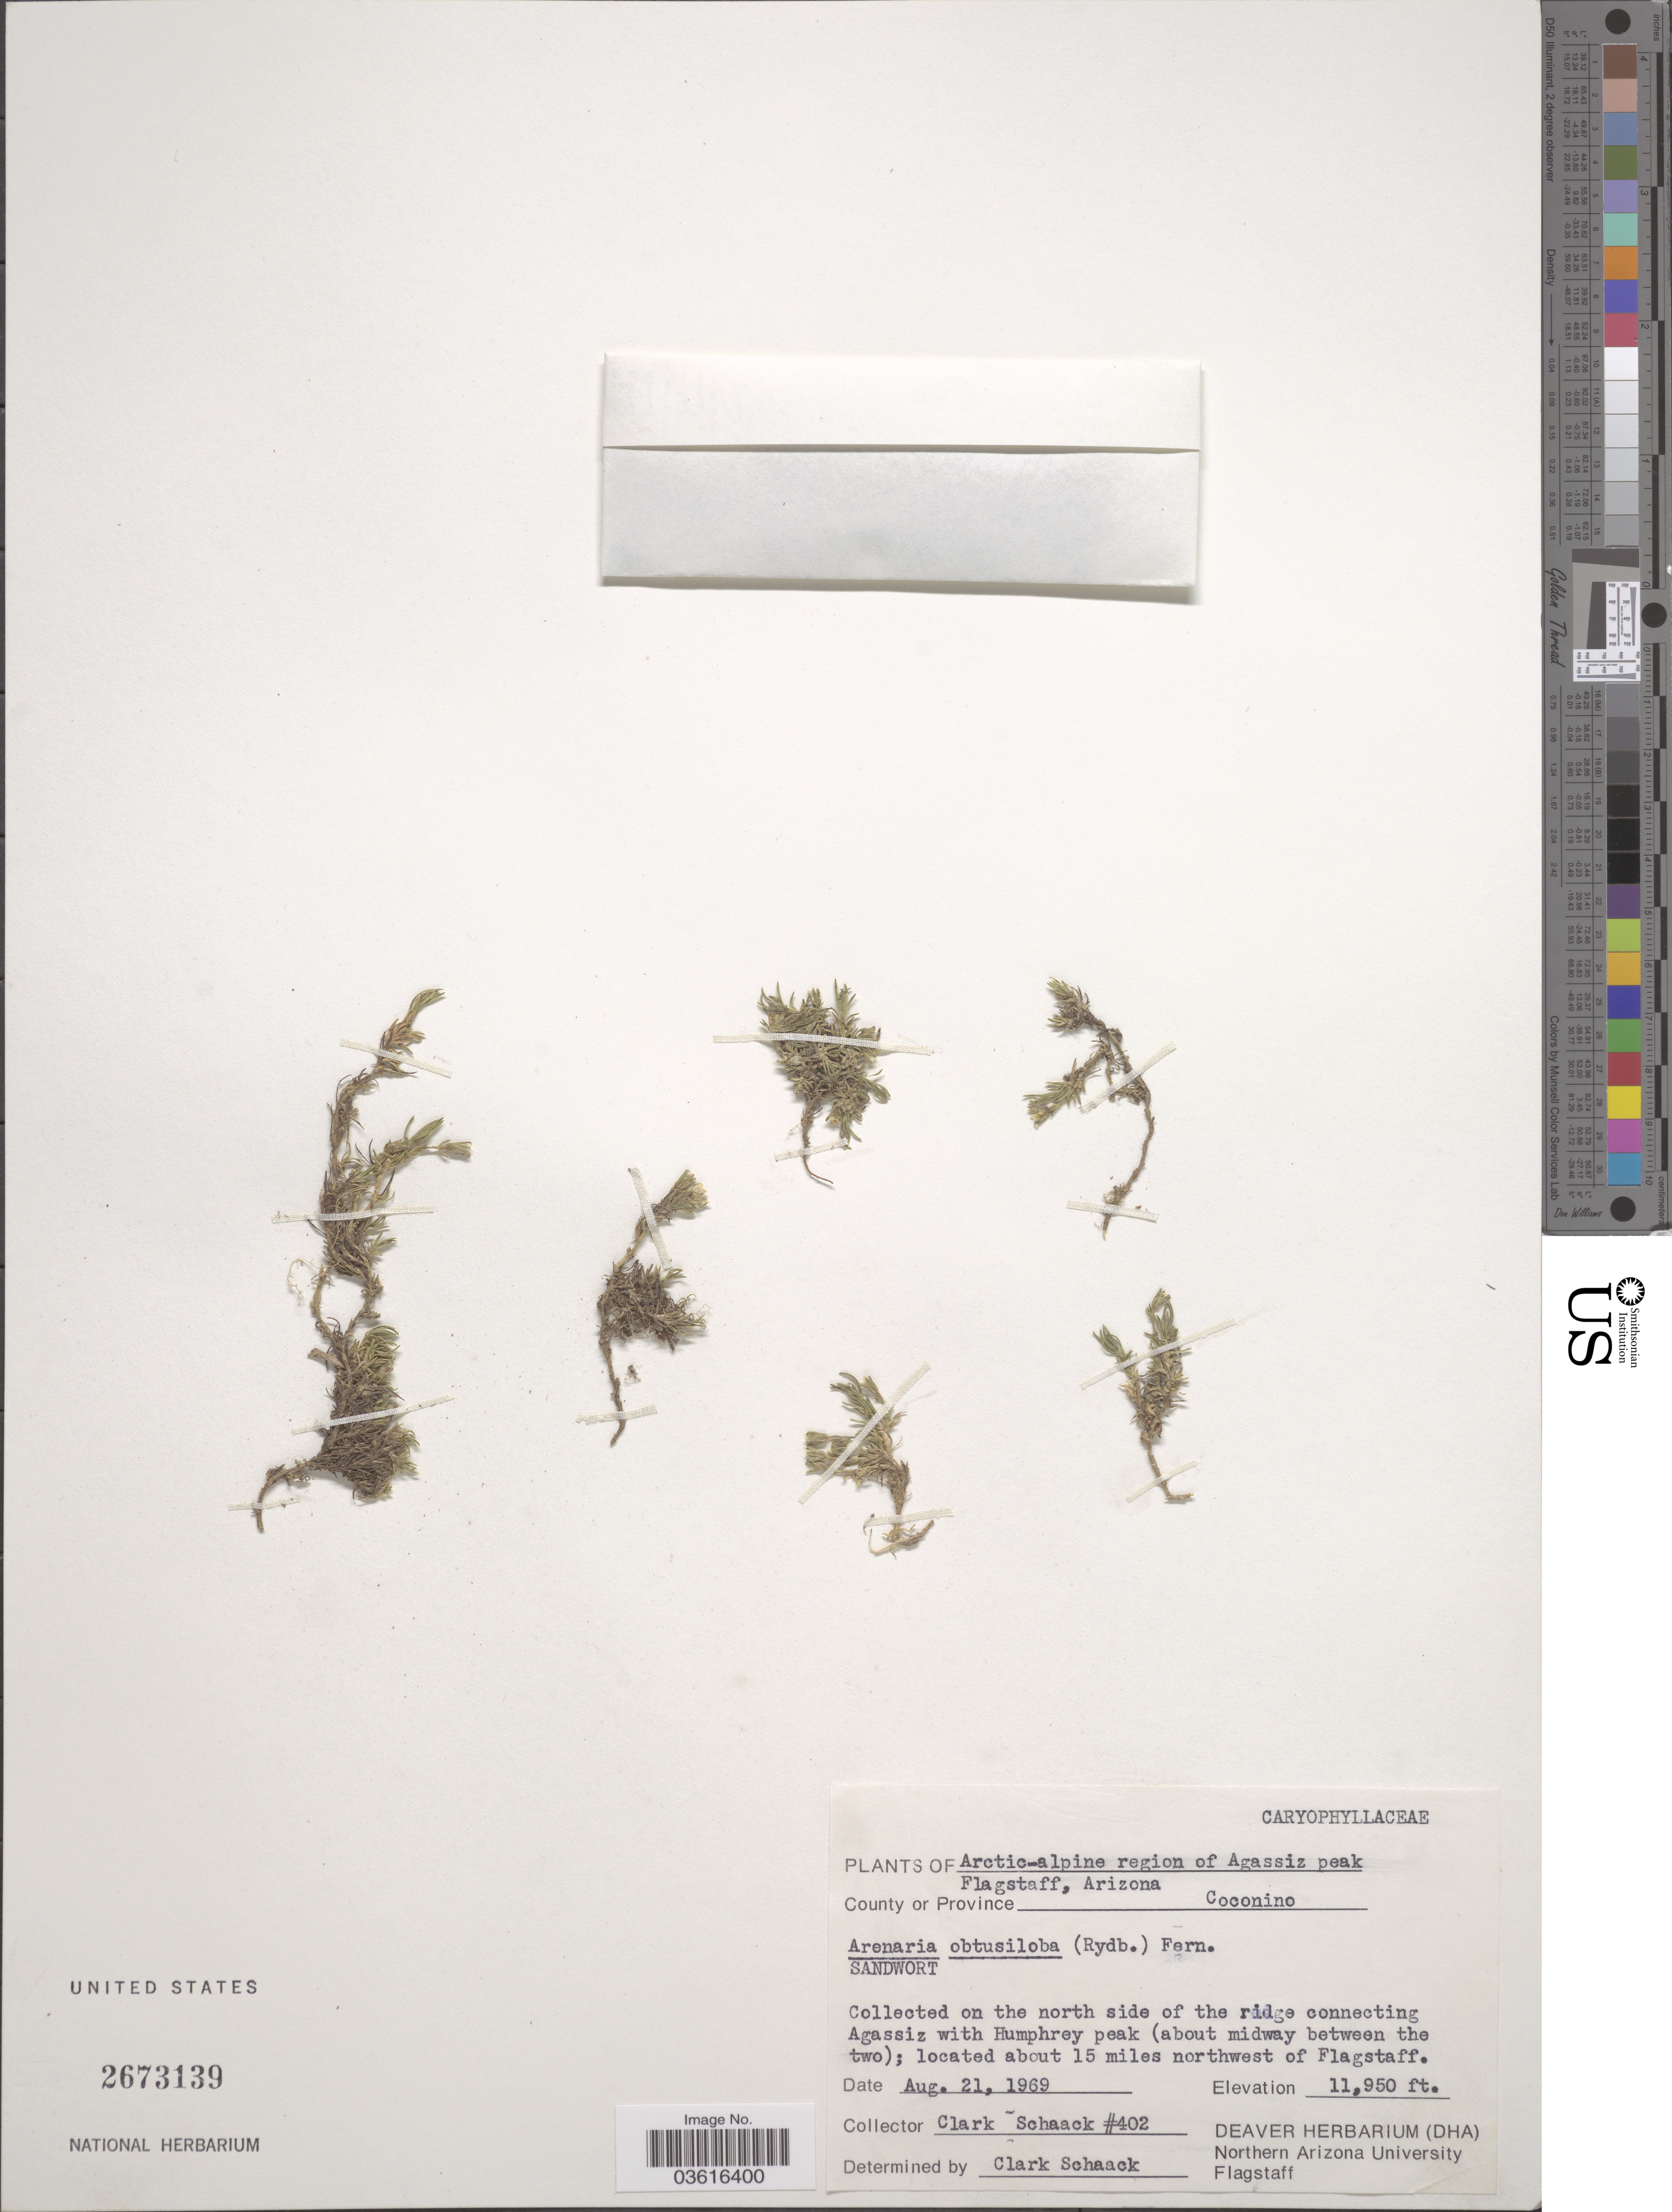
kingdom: Plantae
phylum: Tracheophyta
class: Magnoliopsida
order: Caryophyllales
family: Caryophyllaceae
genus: Cherleria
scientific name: Cherleria obtusiloba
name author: (Rydb.) A.J. Moore & Dillenb.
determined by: Strong, M. T., (US), Smithsonian Institution - National Museum of Natural History (UNITED STATES)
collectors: C. G. Schaack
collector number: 402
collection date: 1969-08-21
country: United States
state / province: Arizona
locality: Arctic-alpine region of Agassiz peak Flagstaff. County or Province Cococino. The north side of the ridge connecting Agassiz with Humphrey peak. About 15 miles northwest of Flagstaff.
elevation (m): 3642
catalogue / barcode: US 2673139